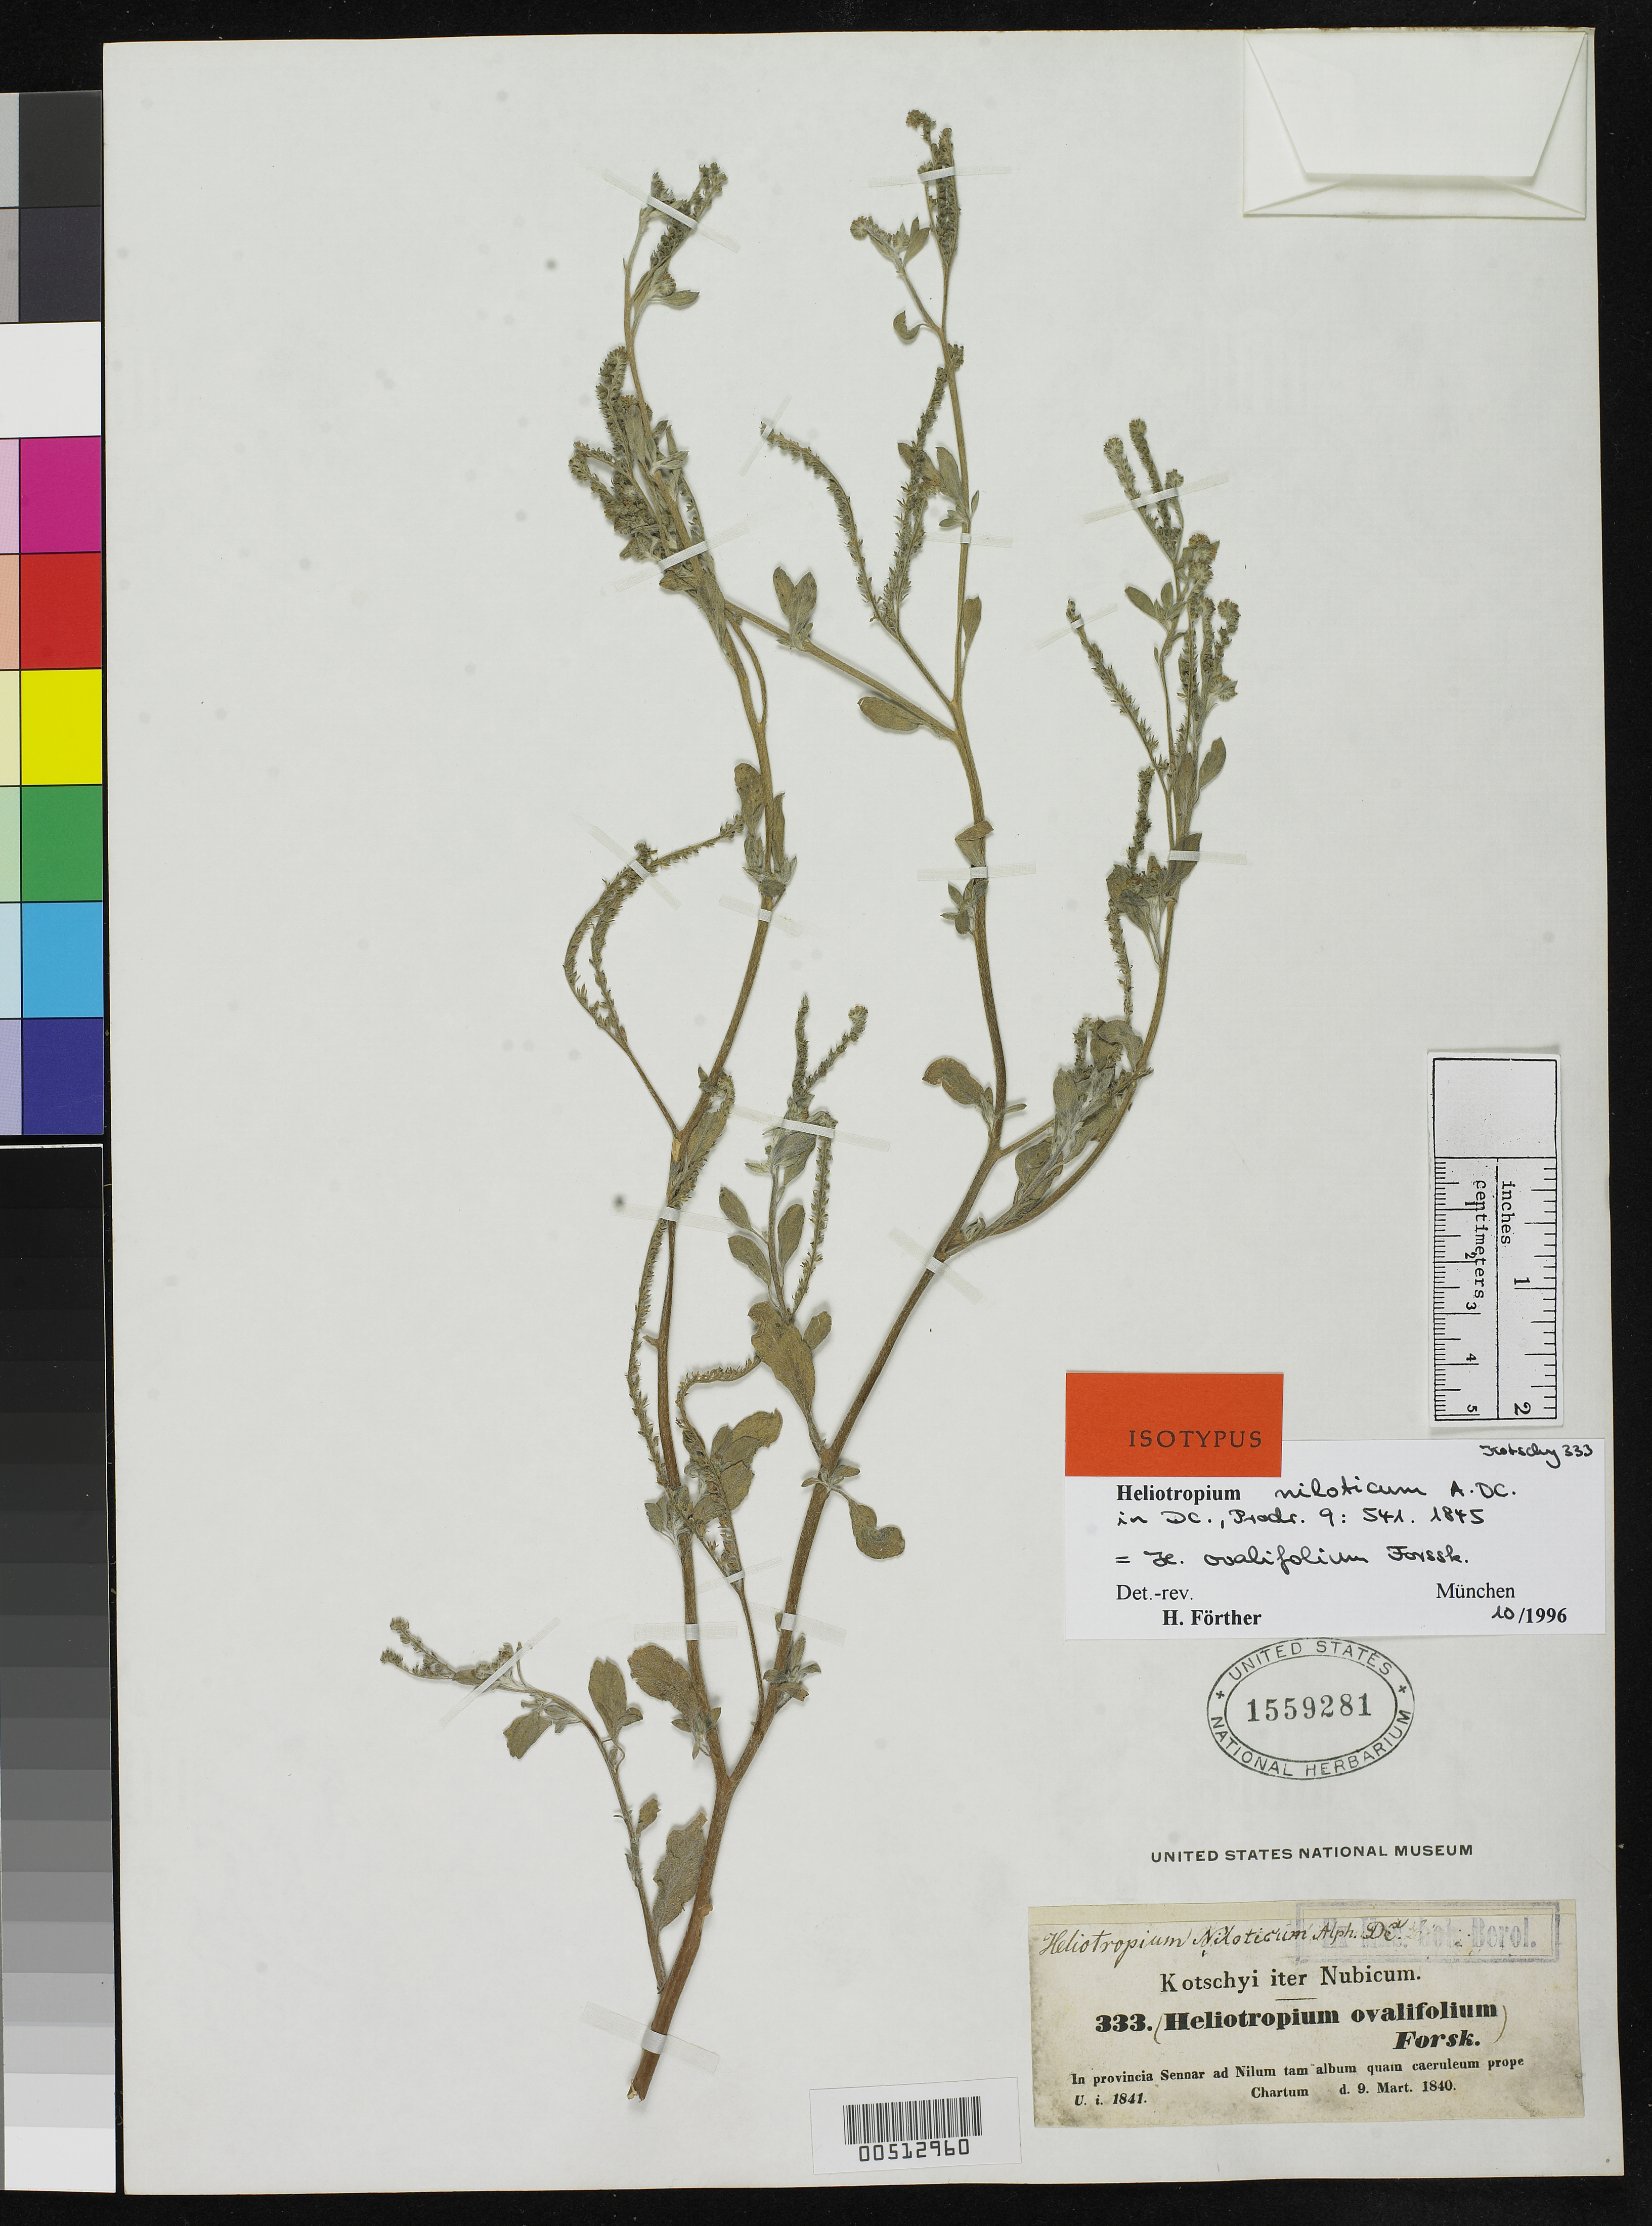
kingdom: Plantae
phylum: Tracheophyta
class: Magnoliopsida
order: Boraginales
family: Heliotropiaceae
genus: Heliotropium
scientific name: Heliotropium niloticum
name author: A. DC. in DC.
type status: Isotype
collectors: K. G. Kotschy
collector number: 333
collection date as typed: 09 Mar 1840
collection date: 1840-03-09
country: Sudan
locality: In Provincia Sennar ad Nilum tam album Quam Caeruleum prope Chartum.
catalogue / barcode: US 1559281